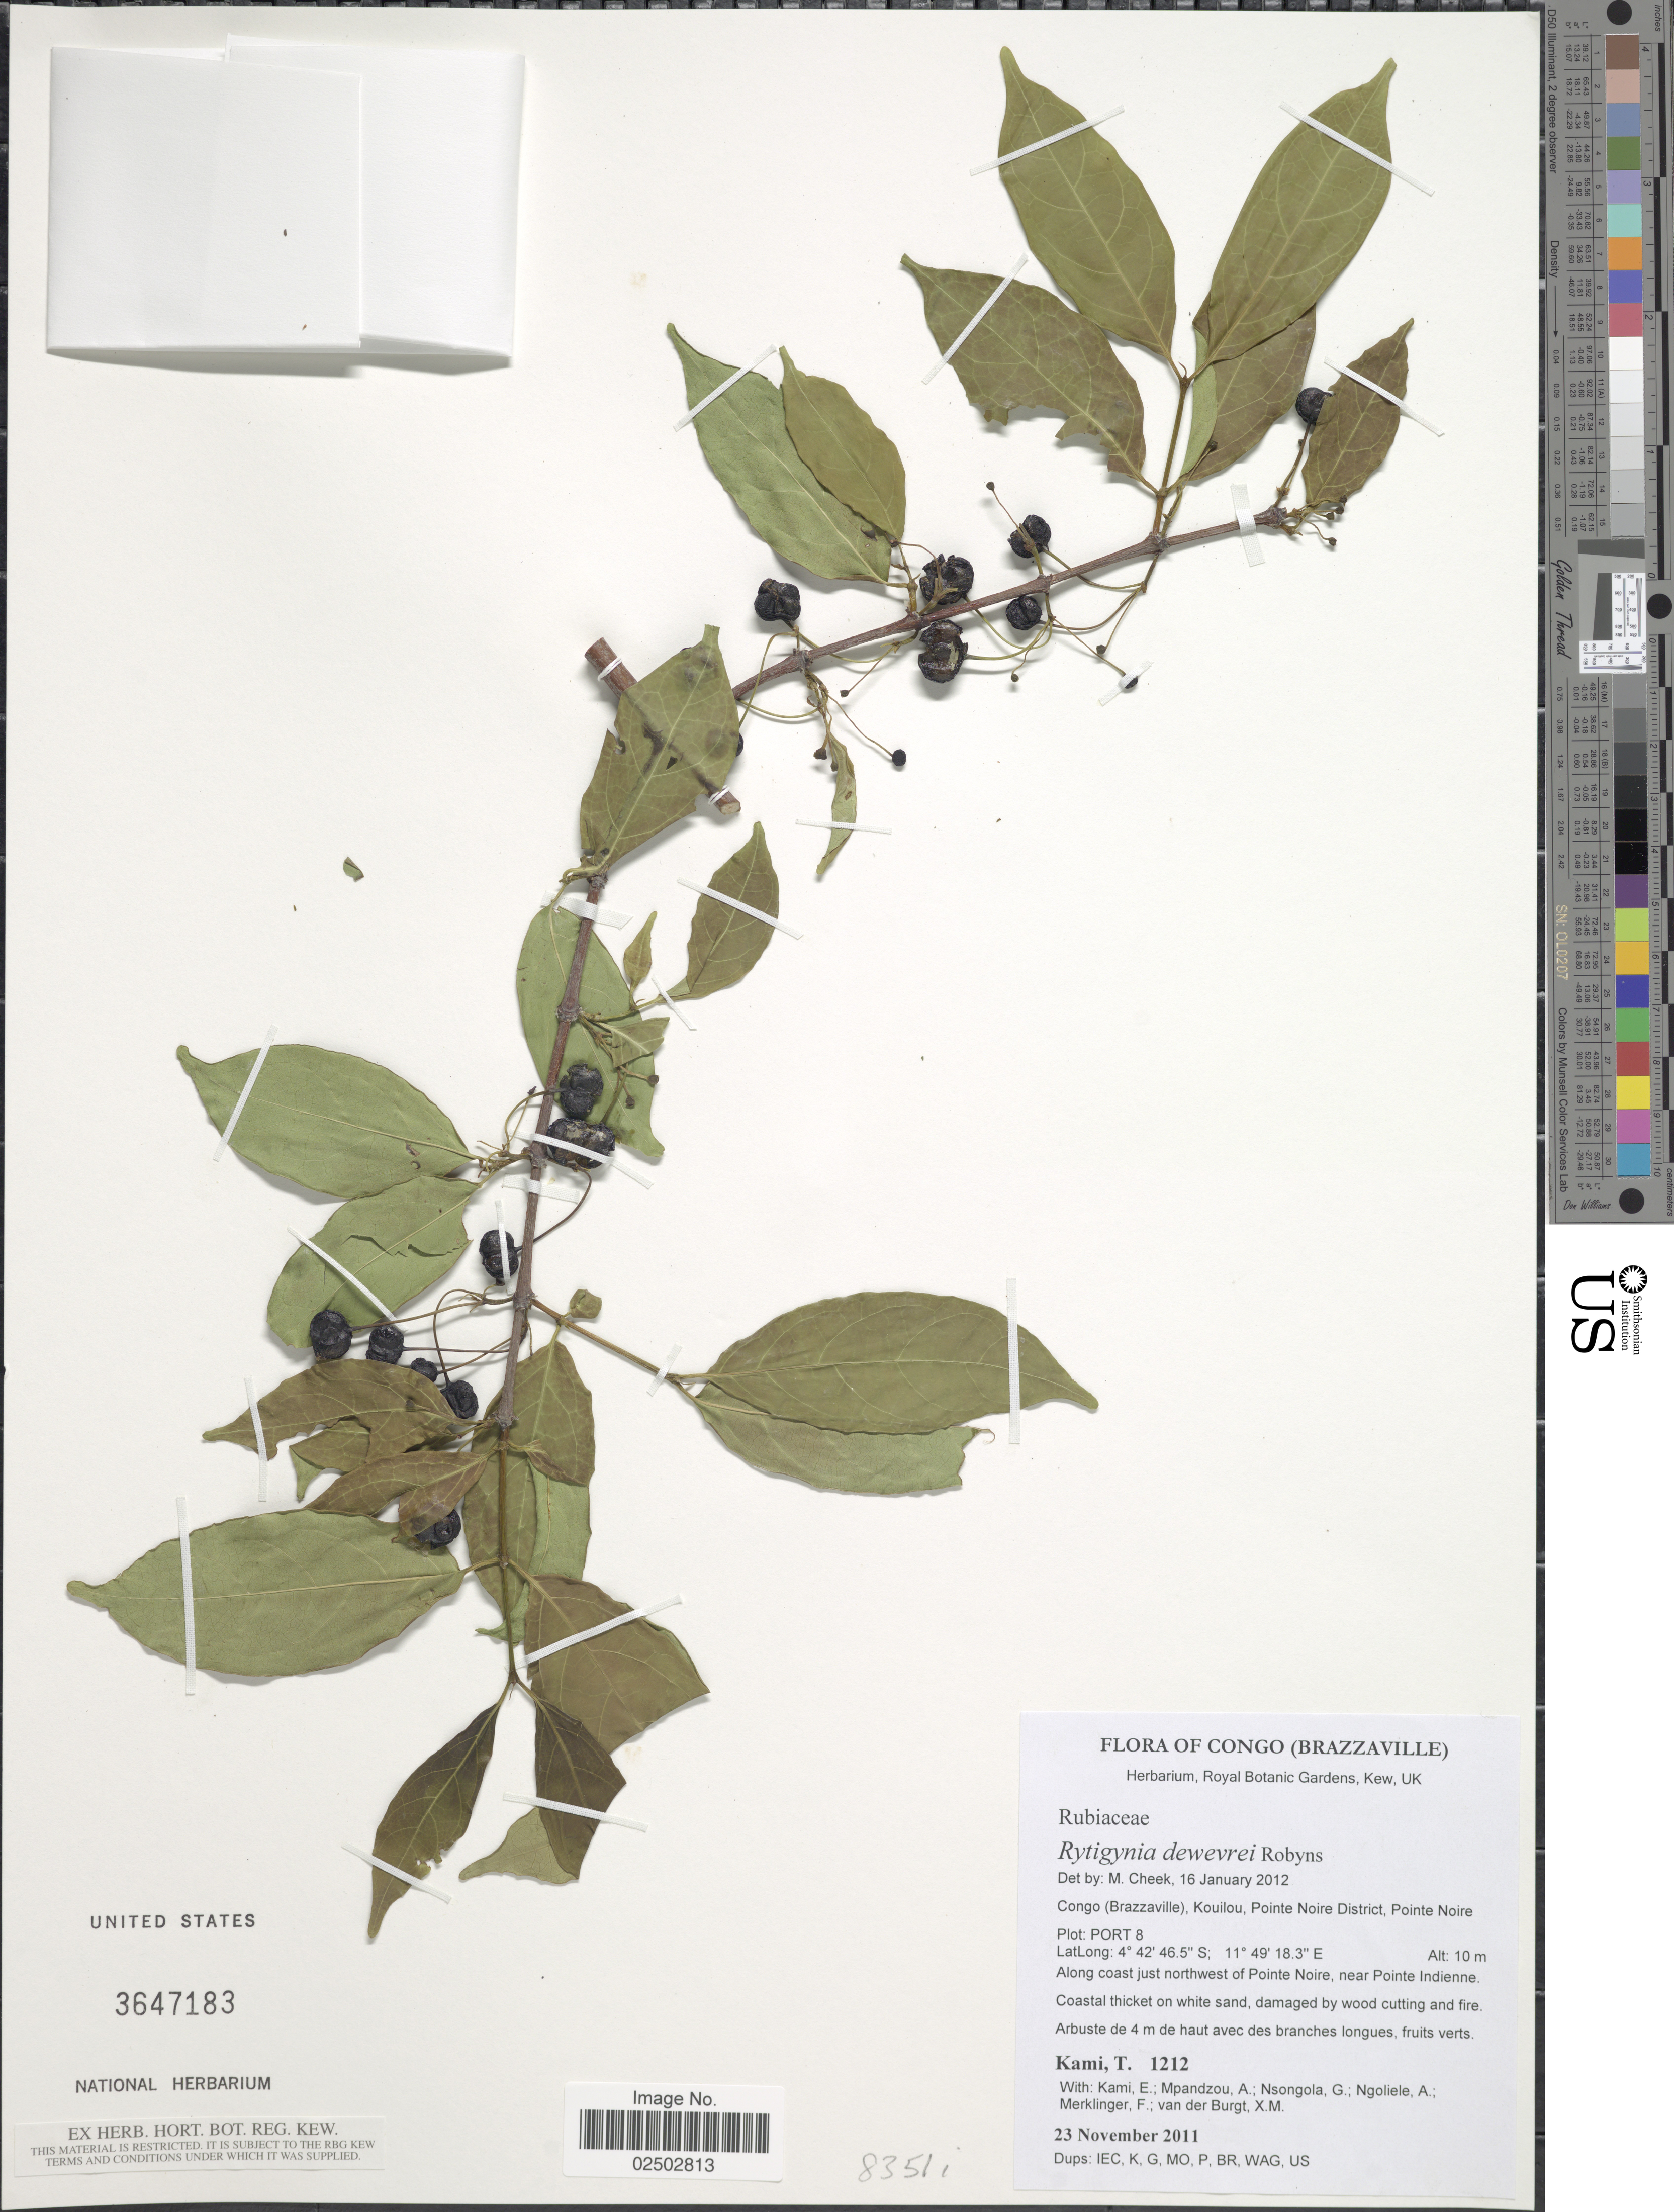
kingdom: Plantae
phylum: Tracheophyta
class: Magnoliopsida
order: Gentianales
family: Rubiaceae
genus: Rytigynia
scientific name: Rytigynia dewevrei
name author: (De Wild. & Durand) Robyns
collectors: T. Kami, E. Kami, A. Mpandzou, G. Nsongola & et al.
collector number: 1212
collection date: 2011-11-23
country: Congo, Republic of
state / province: Kouilou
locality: Congo (Brazzaville), Kouilou, Pointe Noire District, Pointe Noire Plot: Port 8, Along coast just northwest of Pointe Noire, near Pointe Indienne. Plot: Port 8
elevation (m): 10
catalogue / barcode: US 3647183